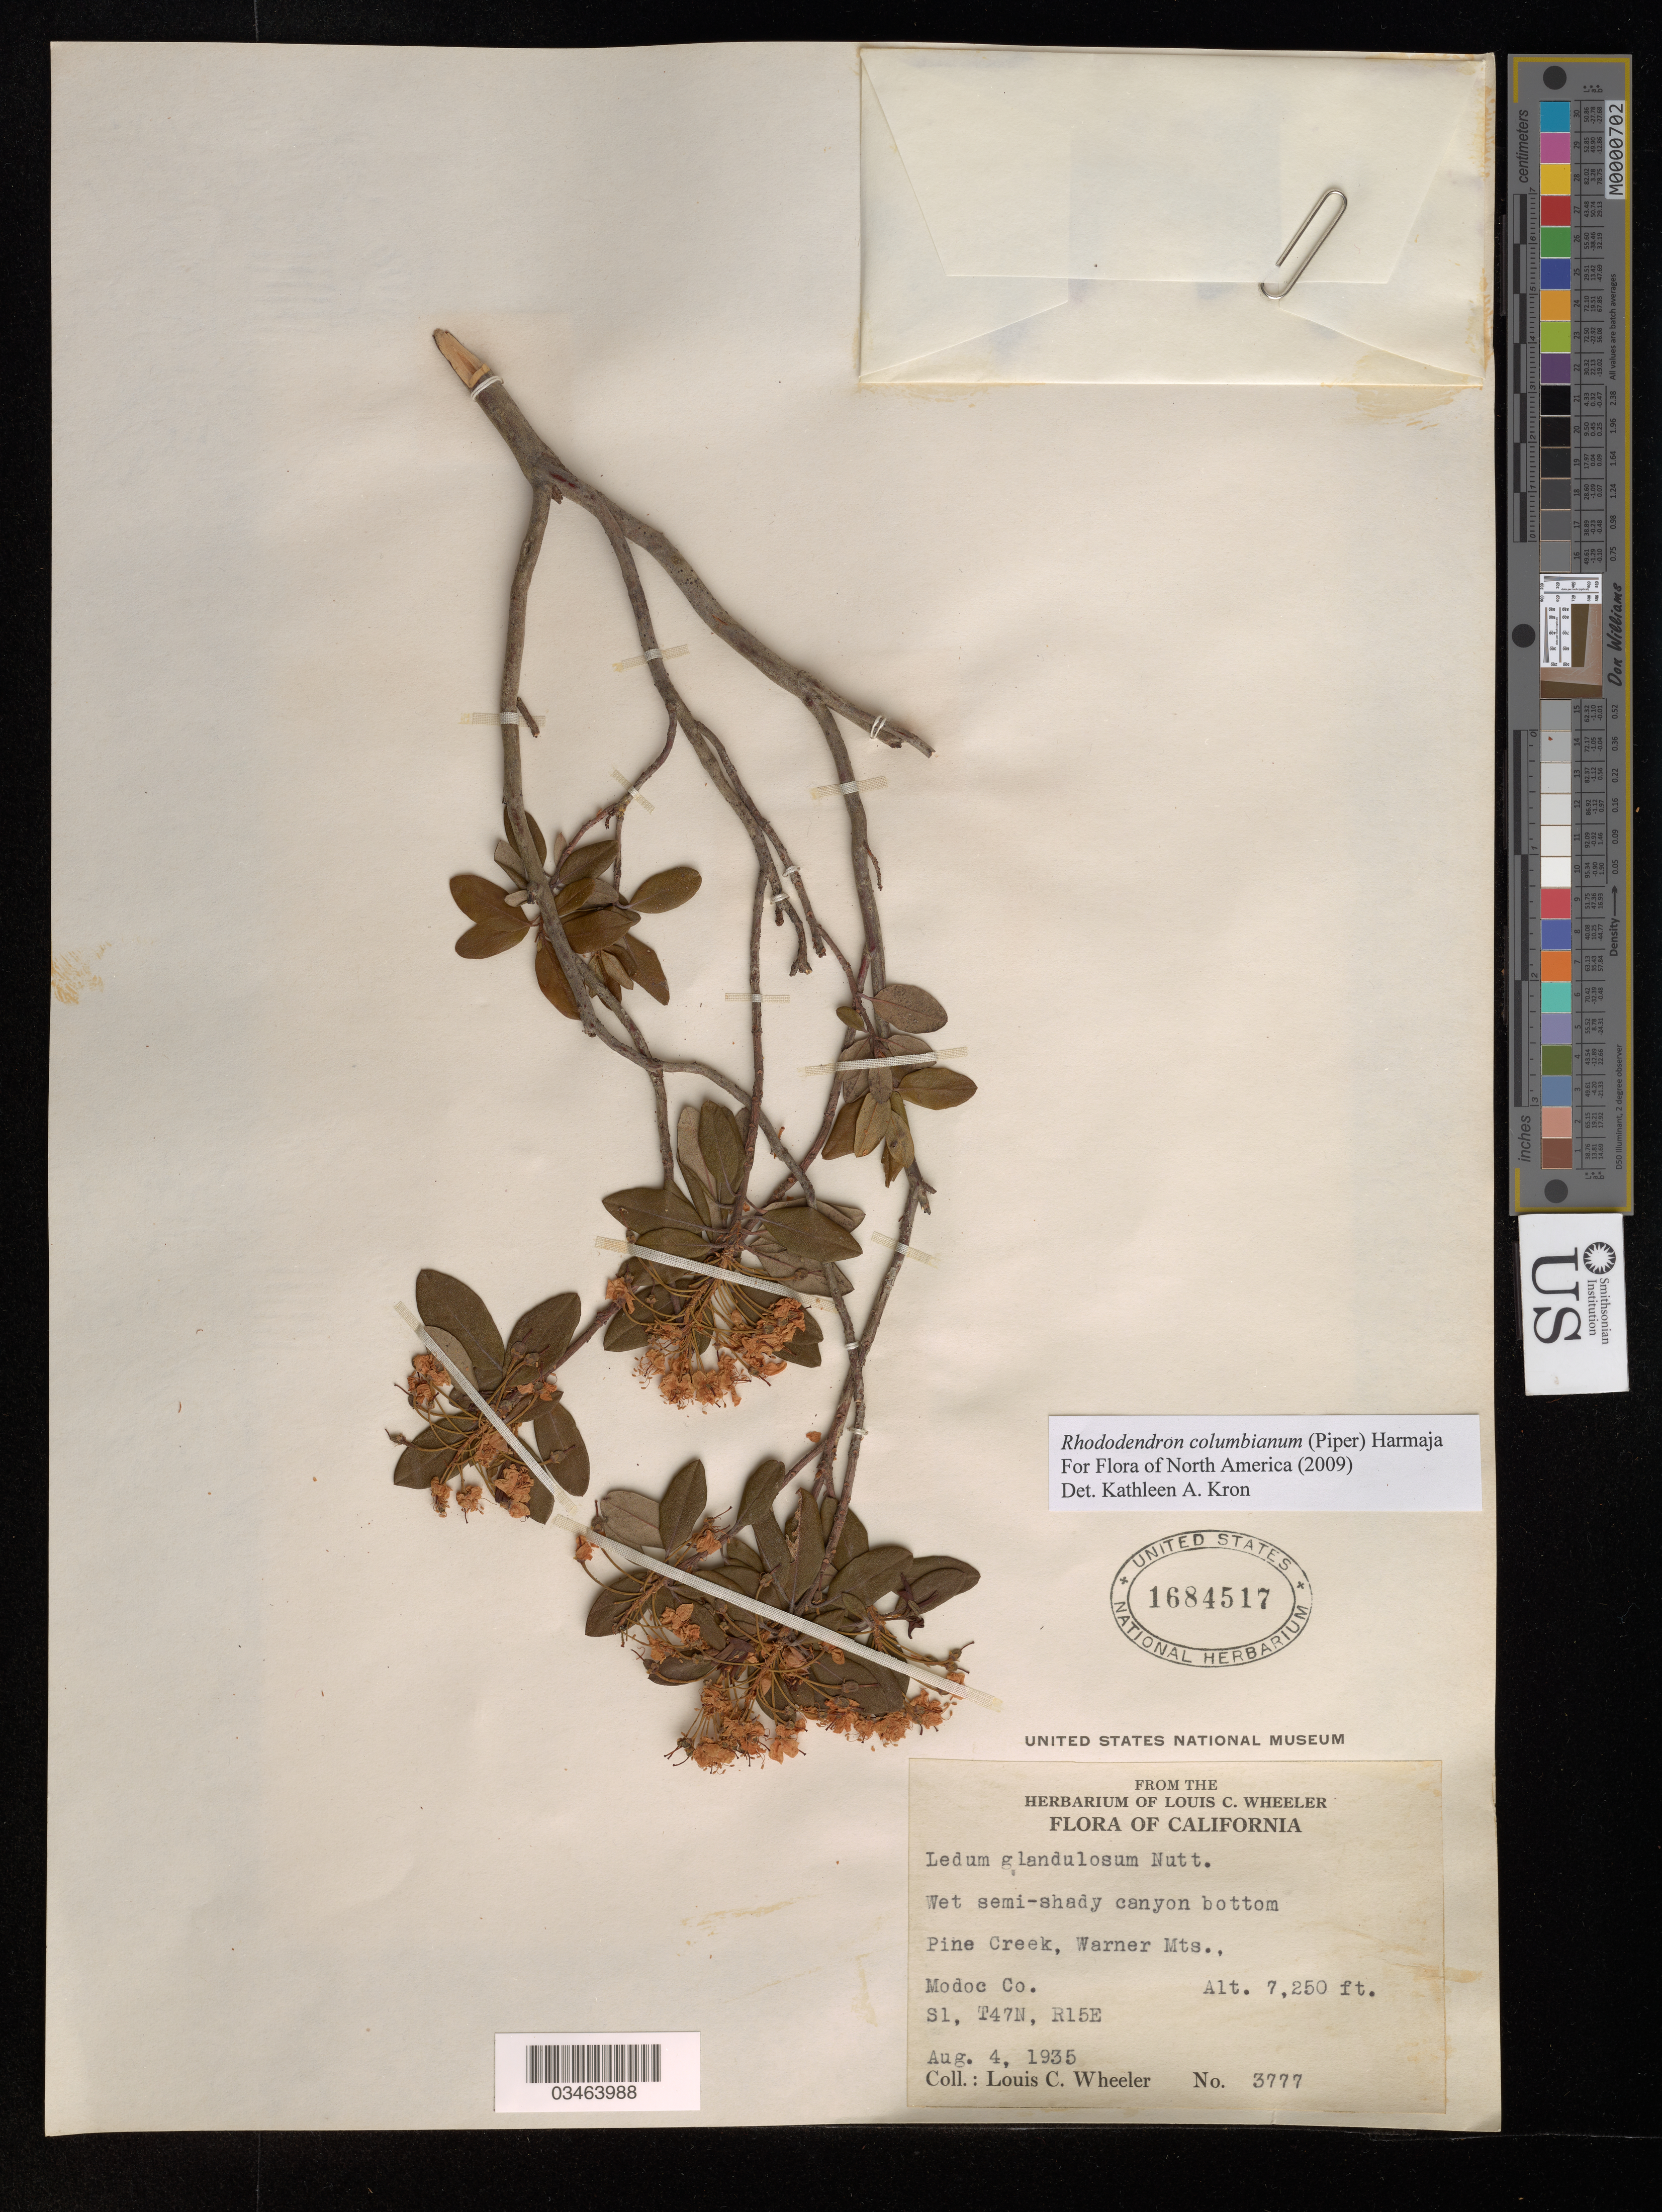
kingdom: Plantae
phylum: Tracheophyta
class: Magnoliopsida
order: Ericales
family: Ericaceae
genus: Rhododendron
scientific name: Rhododendron columbianum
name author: (Piper) Harmaja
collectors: L. C. Wheeler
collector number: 3777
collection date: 1935-08-04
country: United States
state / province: California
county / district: Modoc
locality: Pine Creek, Warner Mts., Modoc Co. S1, T47N, R15E.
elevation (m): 2210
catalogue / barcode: US 1684517